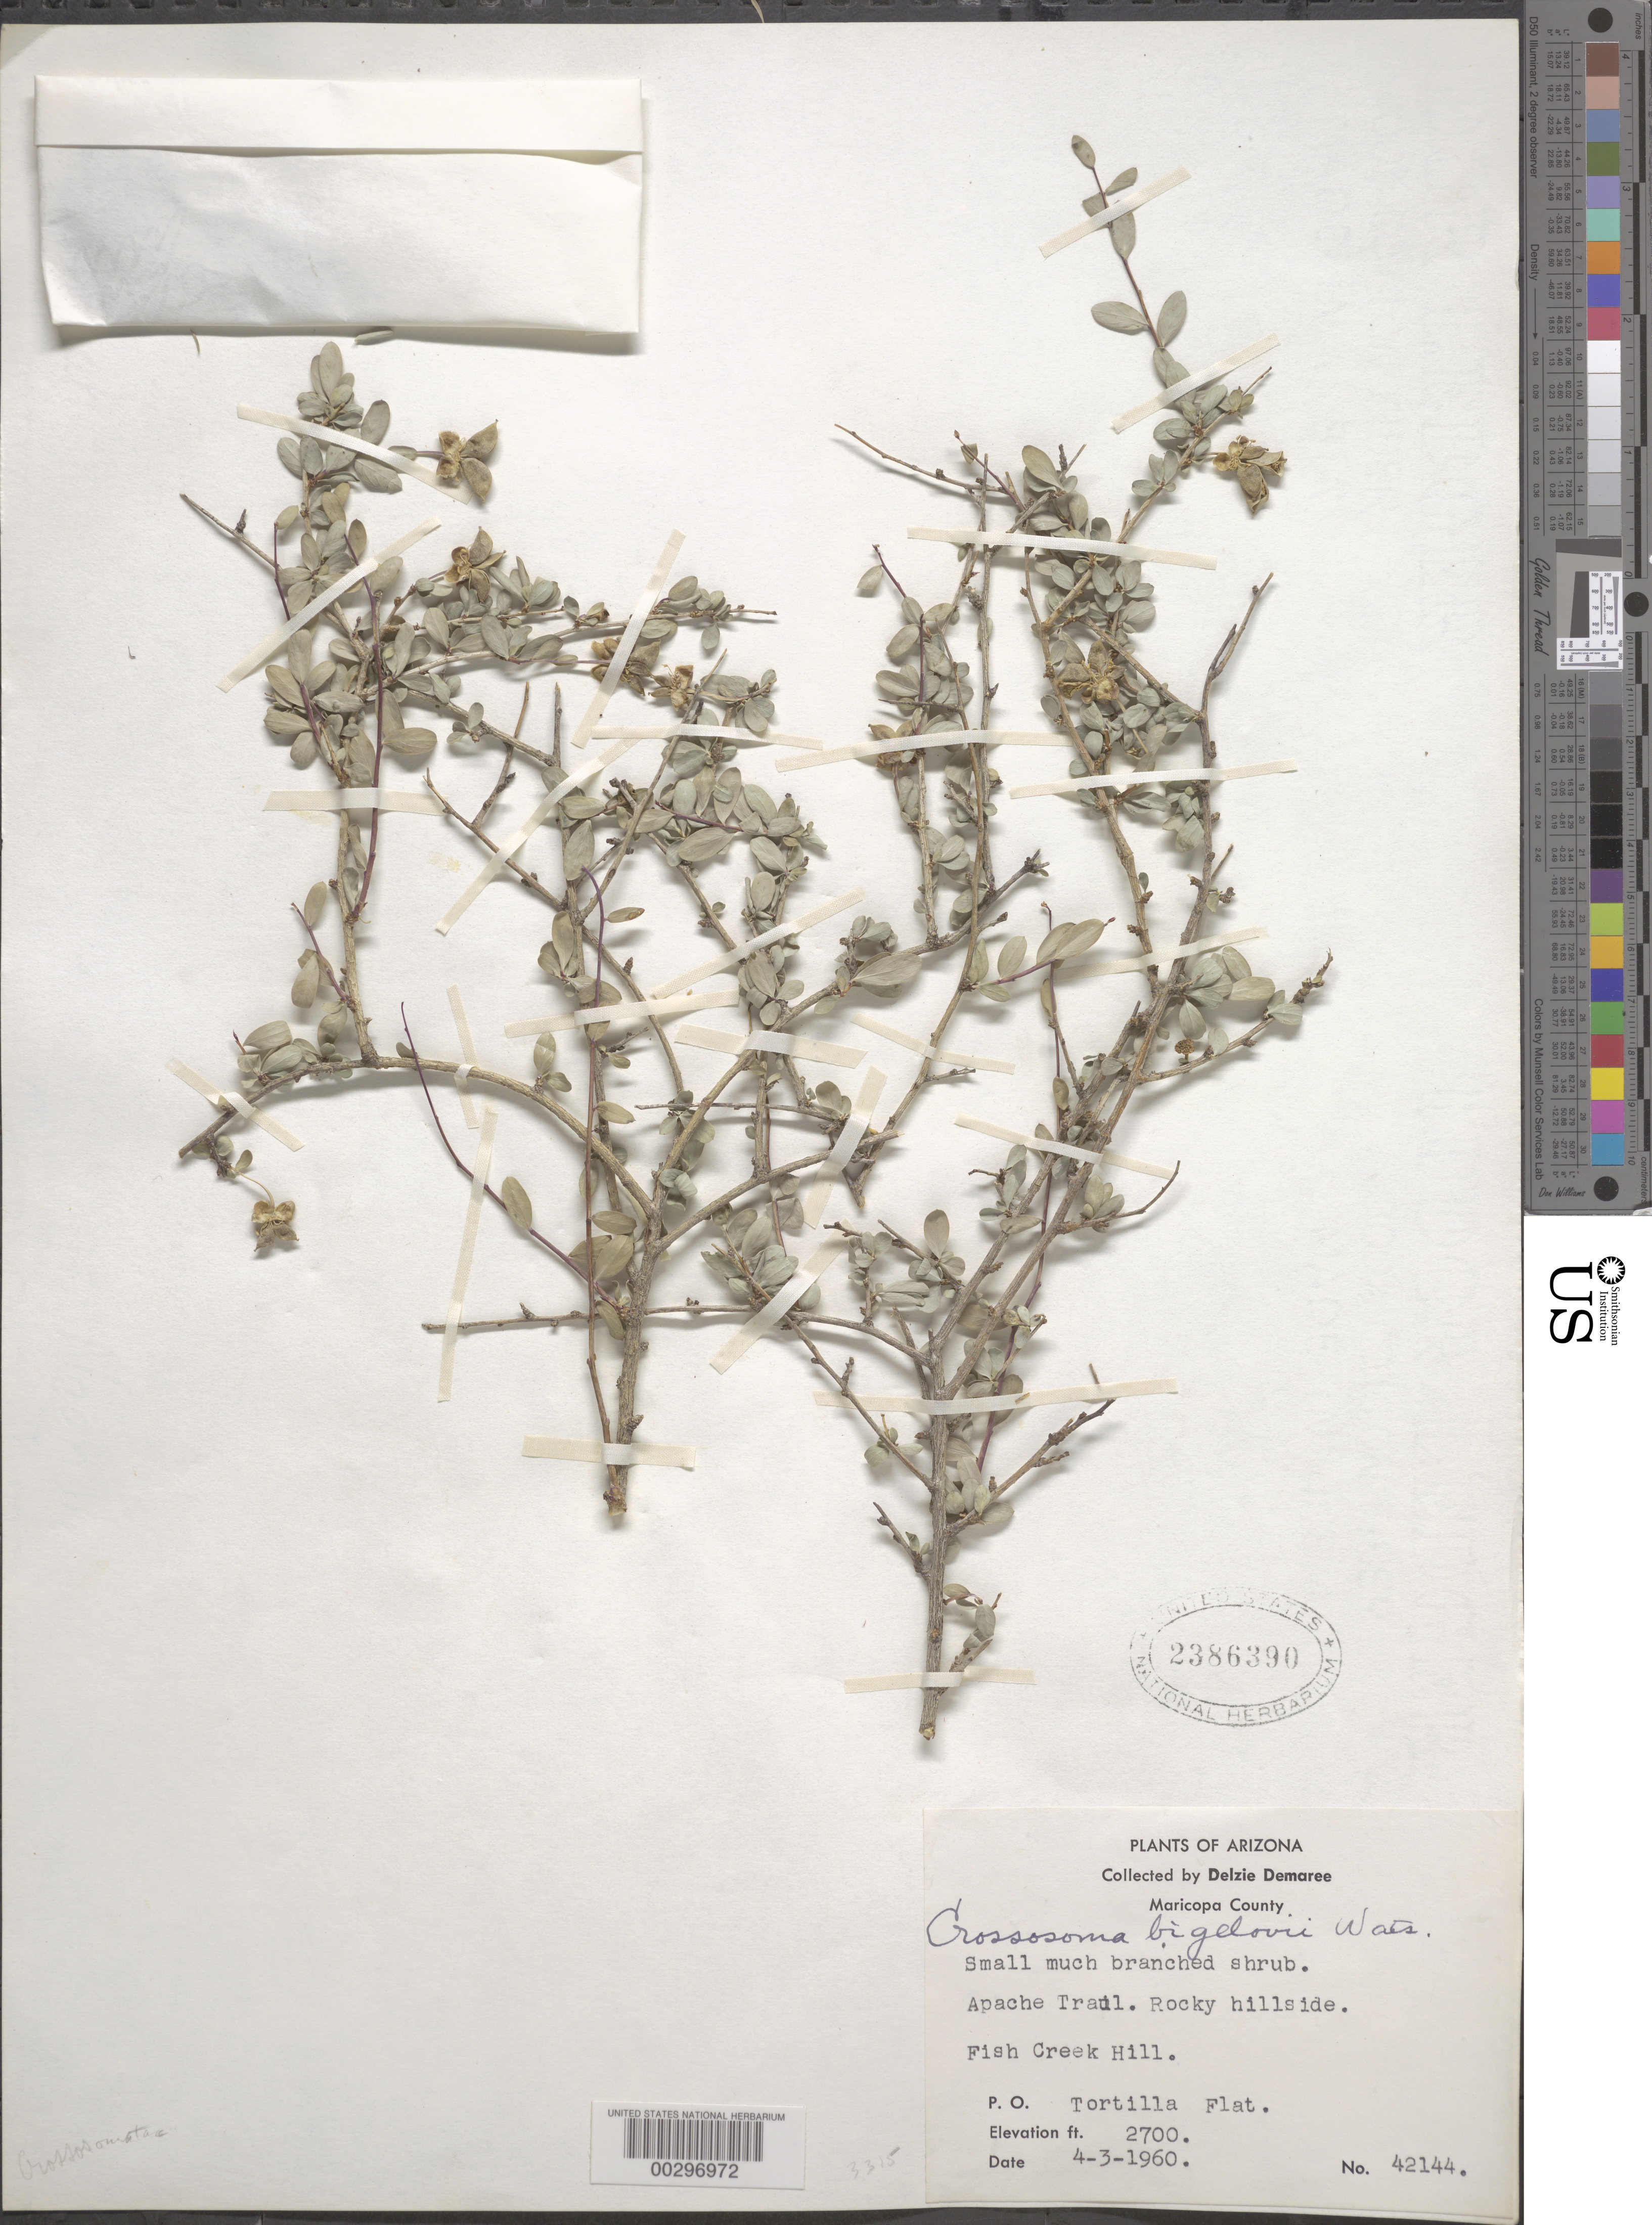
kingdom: Plantae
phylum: Tracheophyta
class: Magnoliopsida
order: Crossosomatales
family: Crossosomataceae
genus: Crossosoma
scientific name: Crossosoma bigelovii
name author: S. Watson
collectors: D. Demaree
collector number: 42144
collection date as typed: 04 Mar 1960 to 03 Apr 1960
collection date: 1960-03-04/1960-04-03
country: United States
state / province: Arizona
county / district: Maricopa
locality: Fish creek hill, tortilla flats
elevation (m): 823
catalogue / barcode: US 2386390